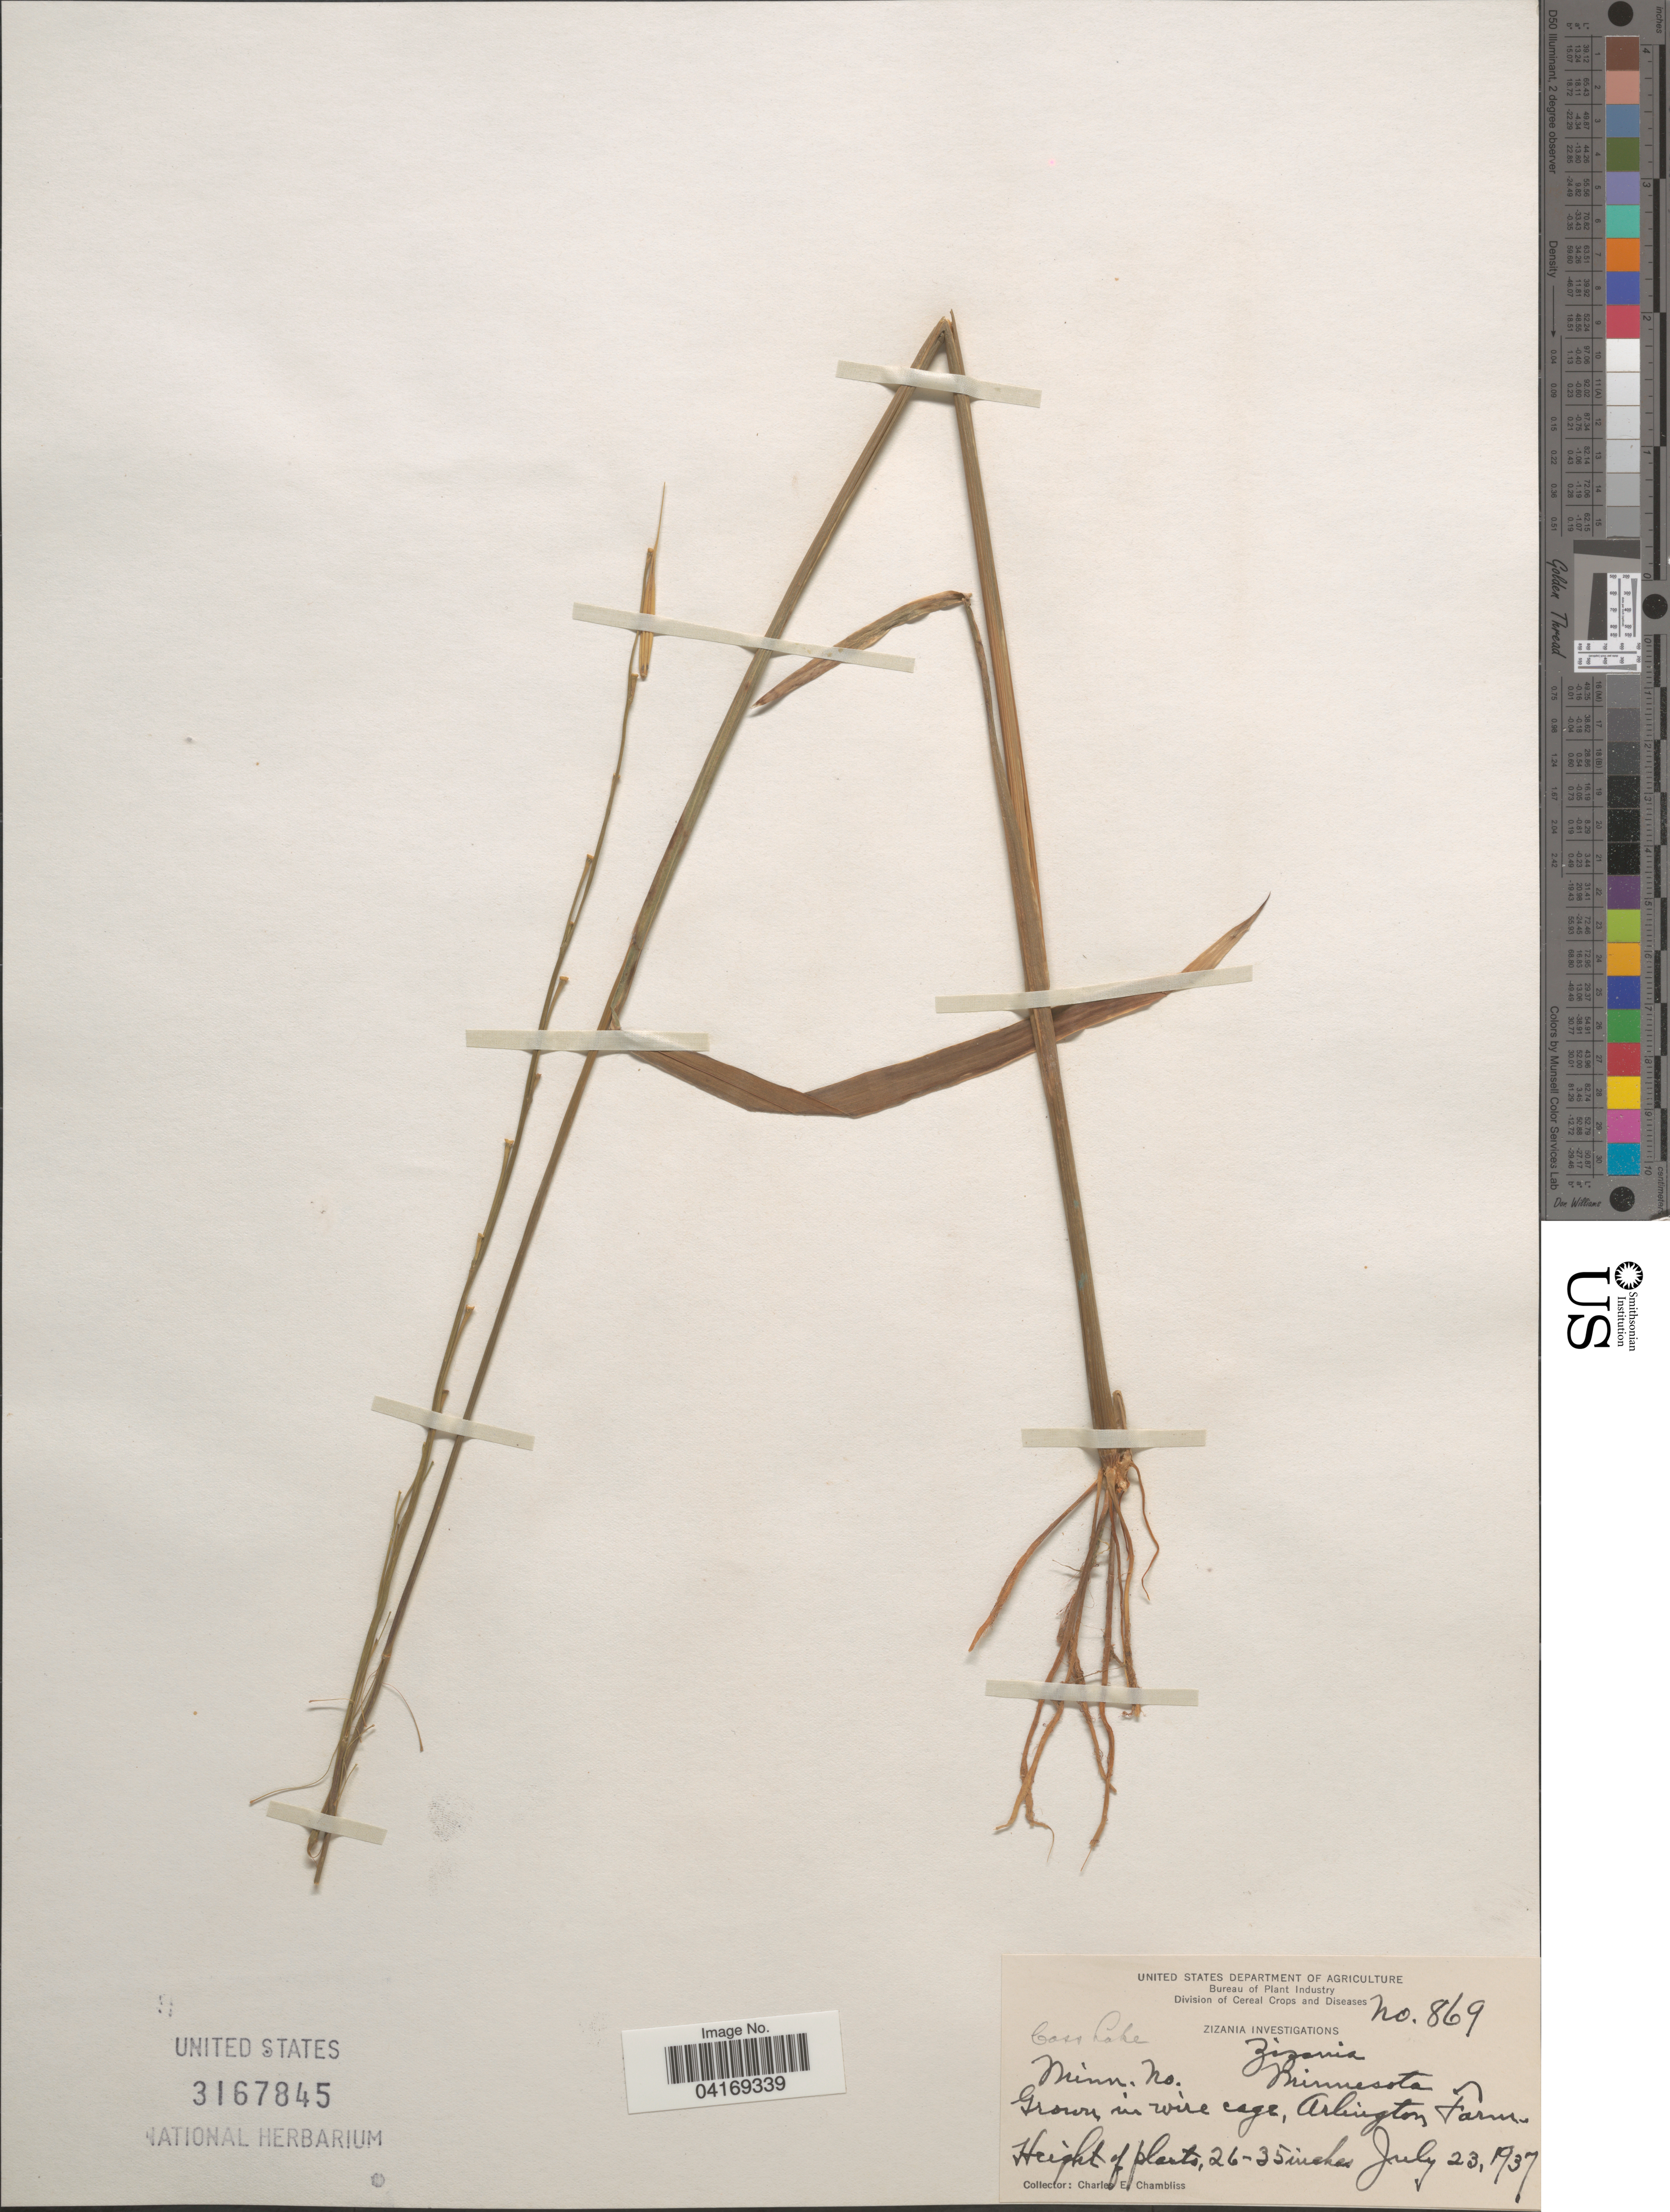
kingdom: Plantae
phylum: Tracheophyta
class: Liliopsida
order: Poales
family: Poaceae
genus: Zizania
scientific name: Zizania sp.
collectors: C. Chambliss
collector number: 869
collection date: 1937-07-23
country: United States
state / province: Virginia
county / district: Arlington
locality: In wire cage, Arlington Farm.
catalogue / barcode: US 3167845